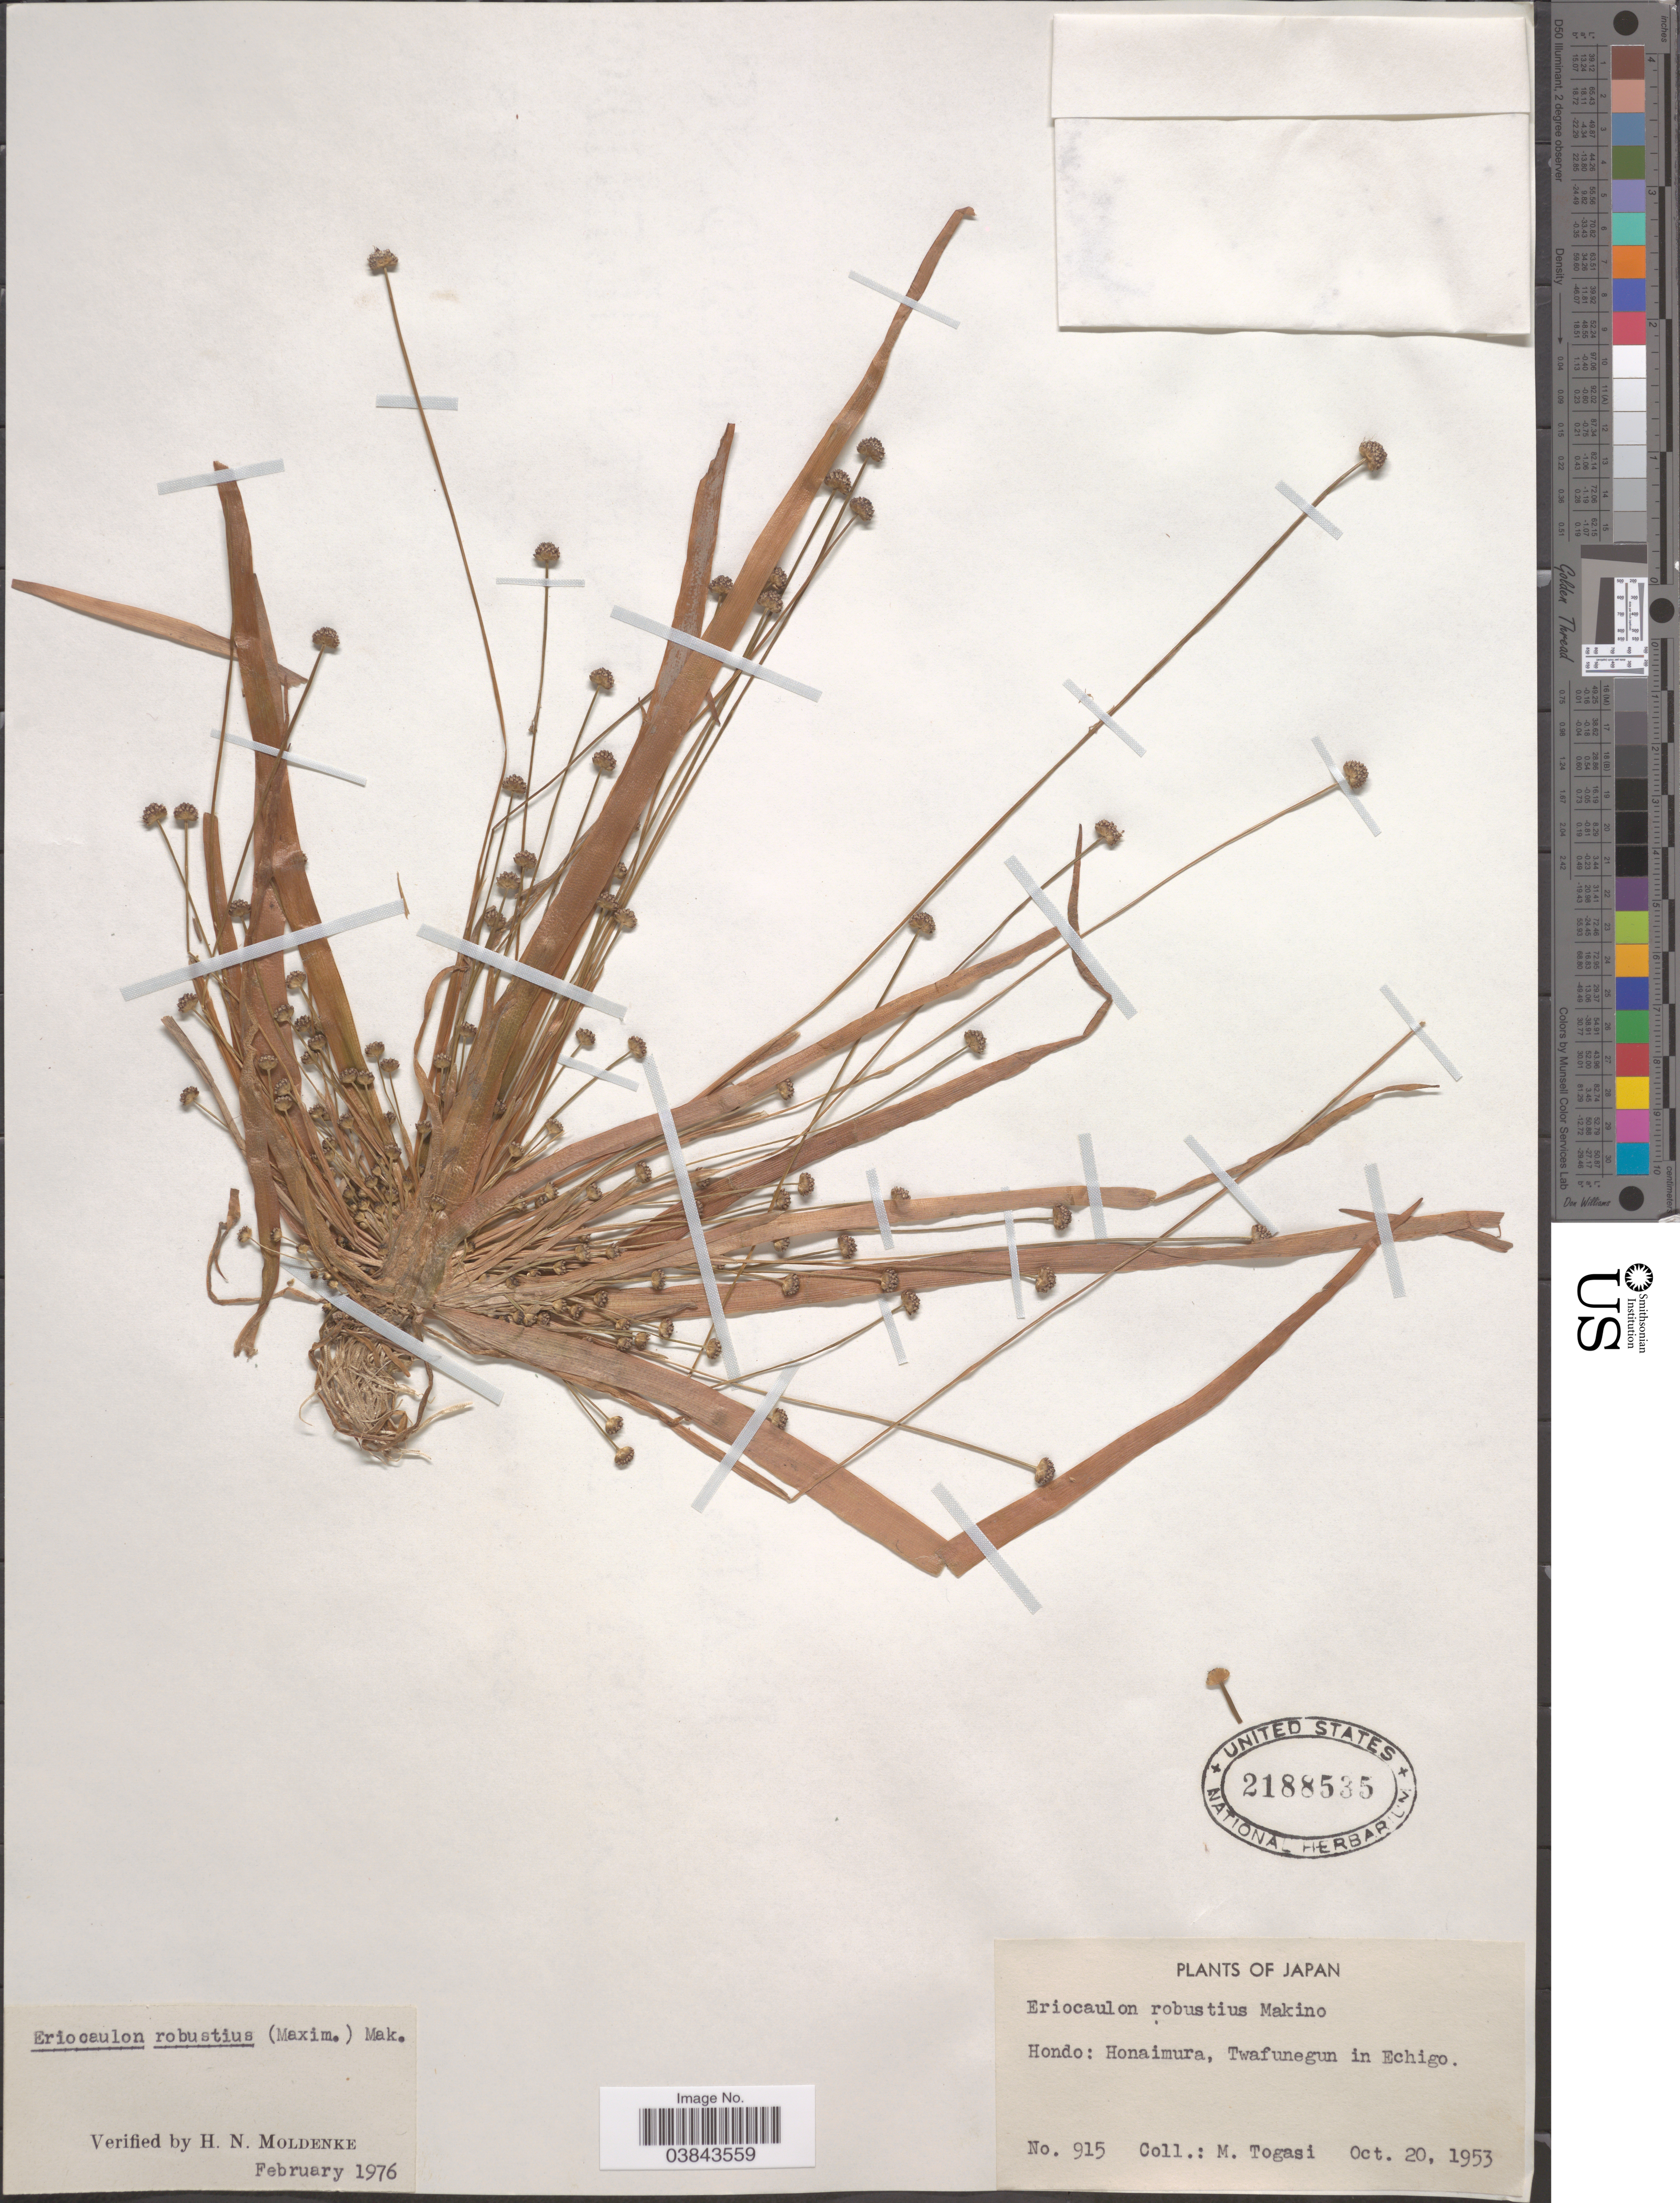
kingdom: Plantae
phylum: Tracheophyta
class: Liliopsida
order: Poales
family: Eriocaulaceae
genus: Eriocaulon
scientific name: Eriocaulon robustium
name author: (Maxim.) Makino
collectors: M. Togasi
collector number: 915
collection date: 1953-10-20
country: Japan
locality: Hondo: Honaimura, Twafunegun in Echigo.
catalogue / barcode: US 2188535